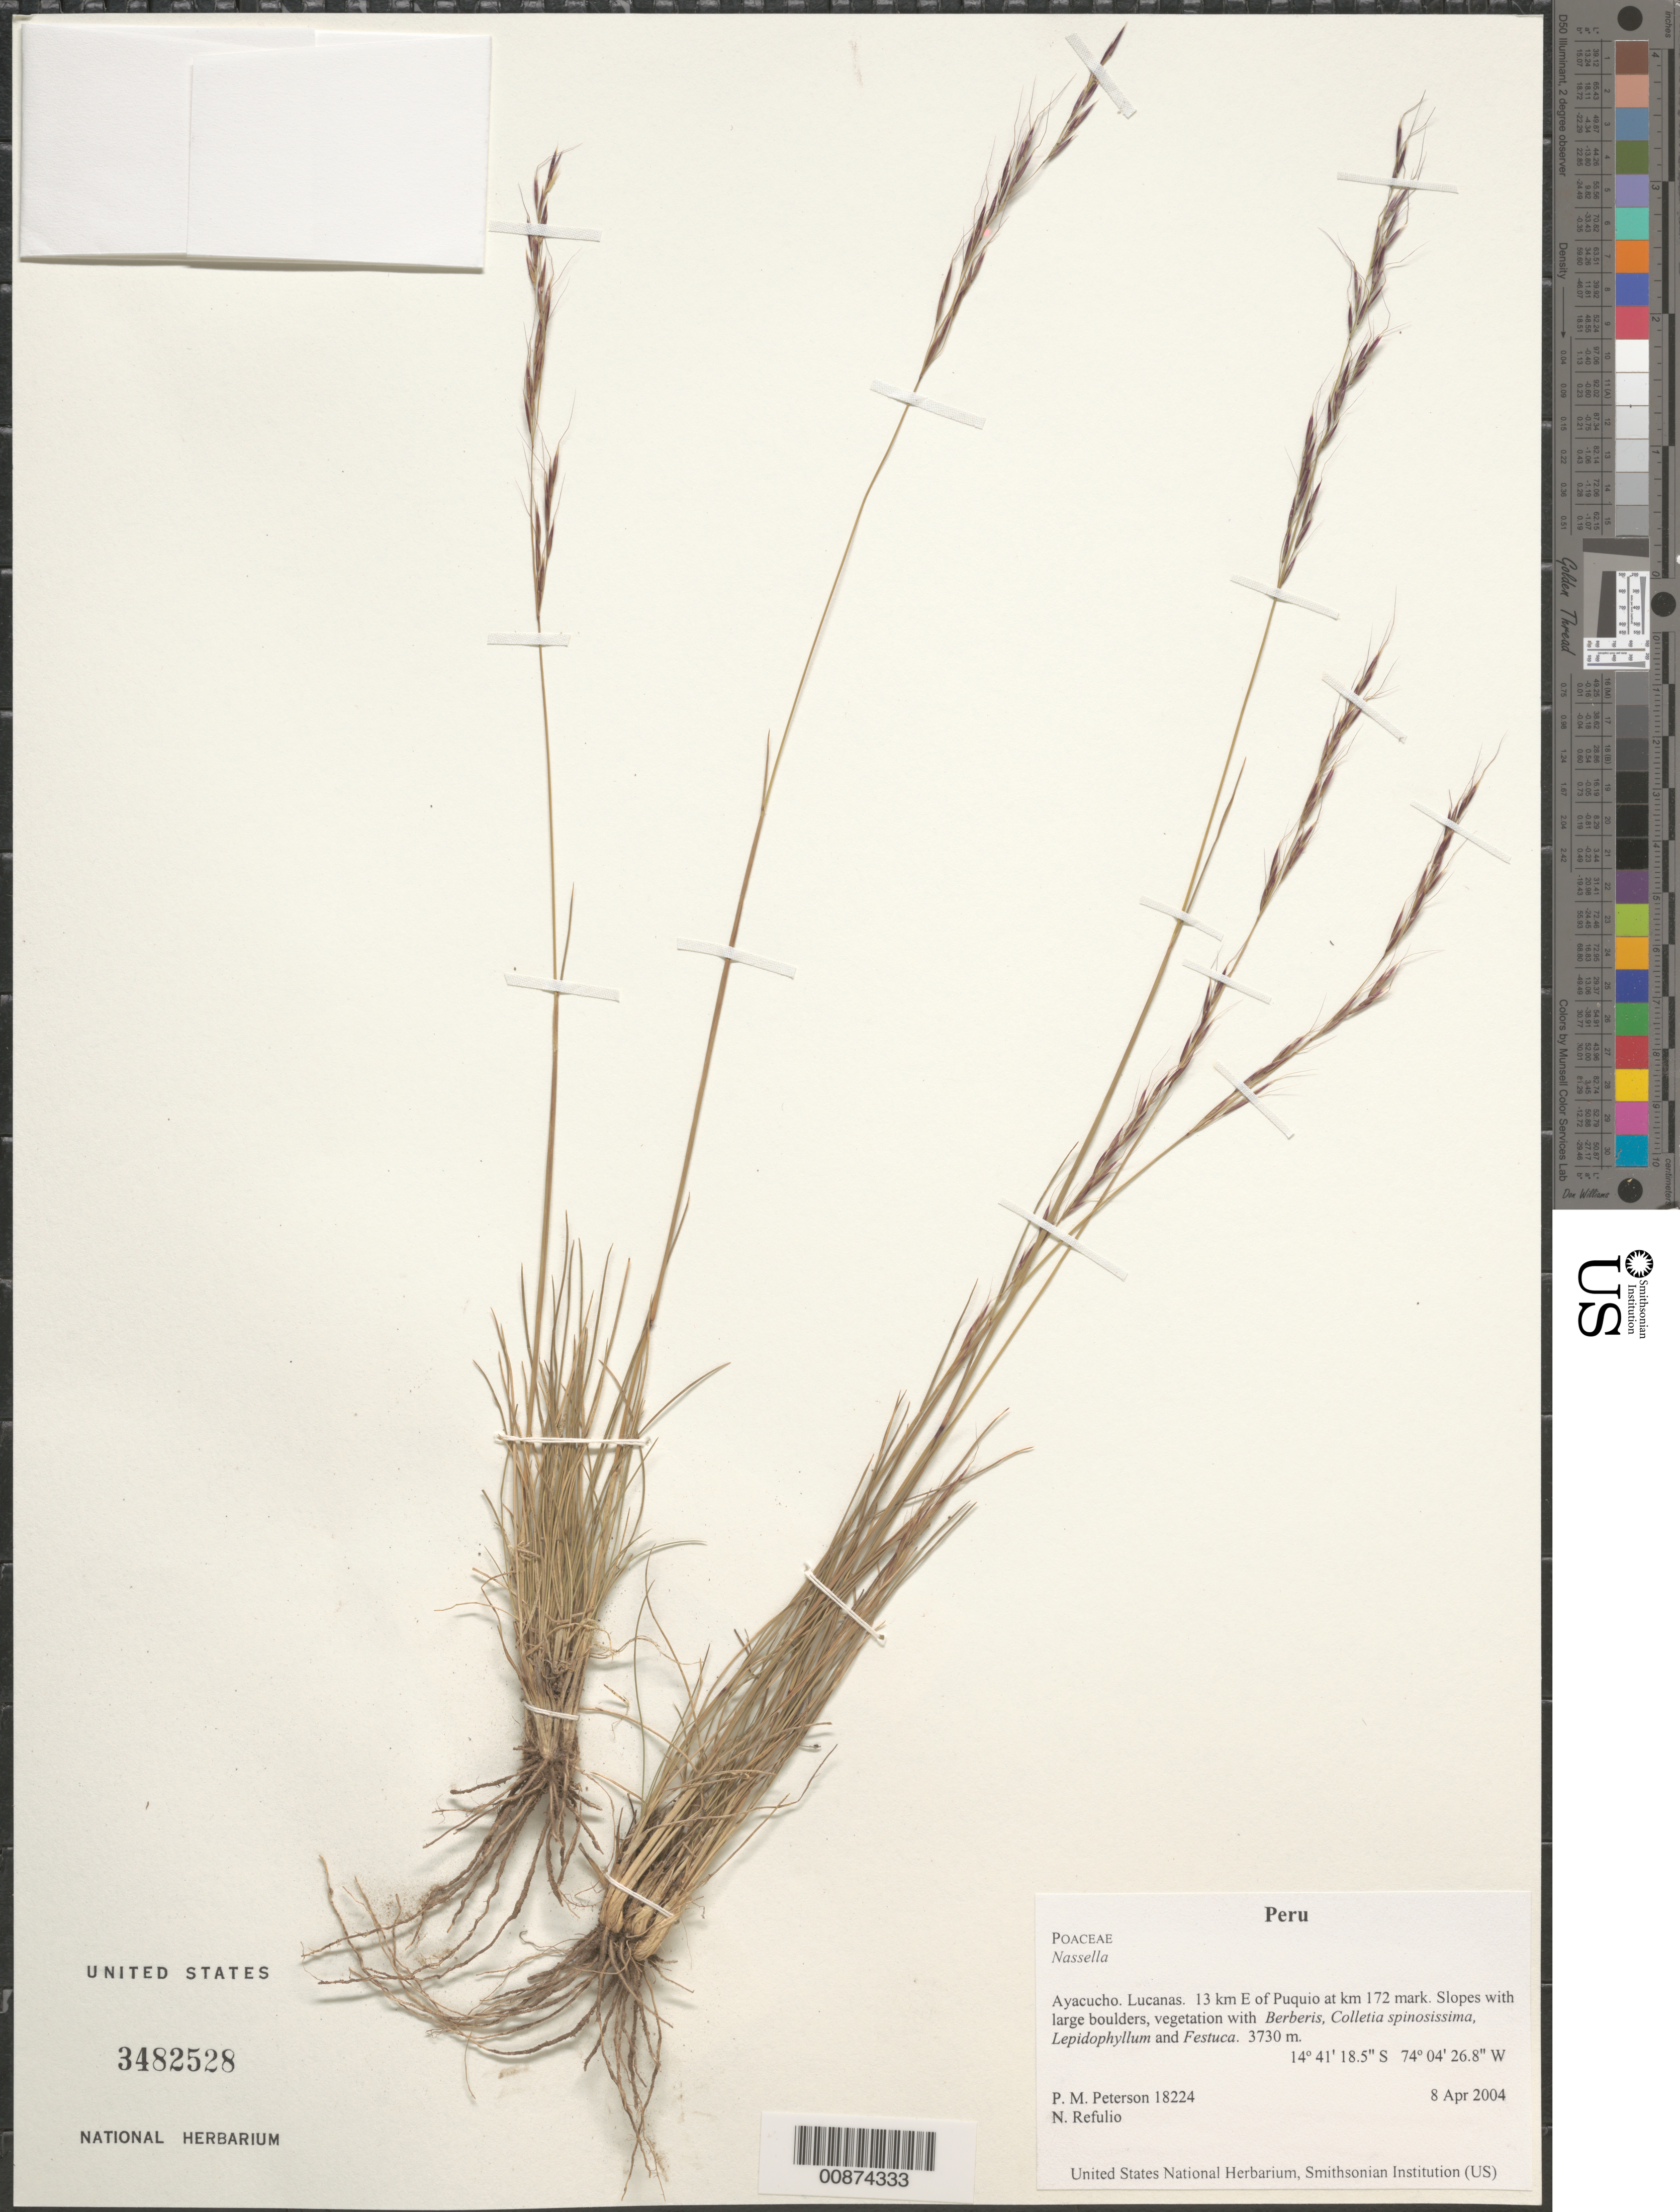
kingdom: Plantae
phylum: Tracheophyta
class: Liliopsida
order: Poales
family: Poaceae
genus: Nassella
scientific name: Nassella sp.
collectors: P. M. Peterson & N. Refulio-Rodríguez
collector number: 18224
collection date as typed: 08 Apr 2004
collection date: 2004-04-08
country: Peru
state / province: Ayacucho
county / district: Lucanas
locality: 13 km E of Puquio at km 172 mark. Slopes with large boulders, vegetation with Berberis, Colletia spinosissima, Lepidophyllum and Festuca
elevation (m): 3730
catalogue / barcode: US 3482528